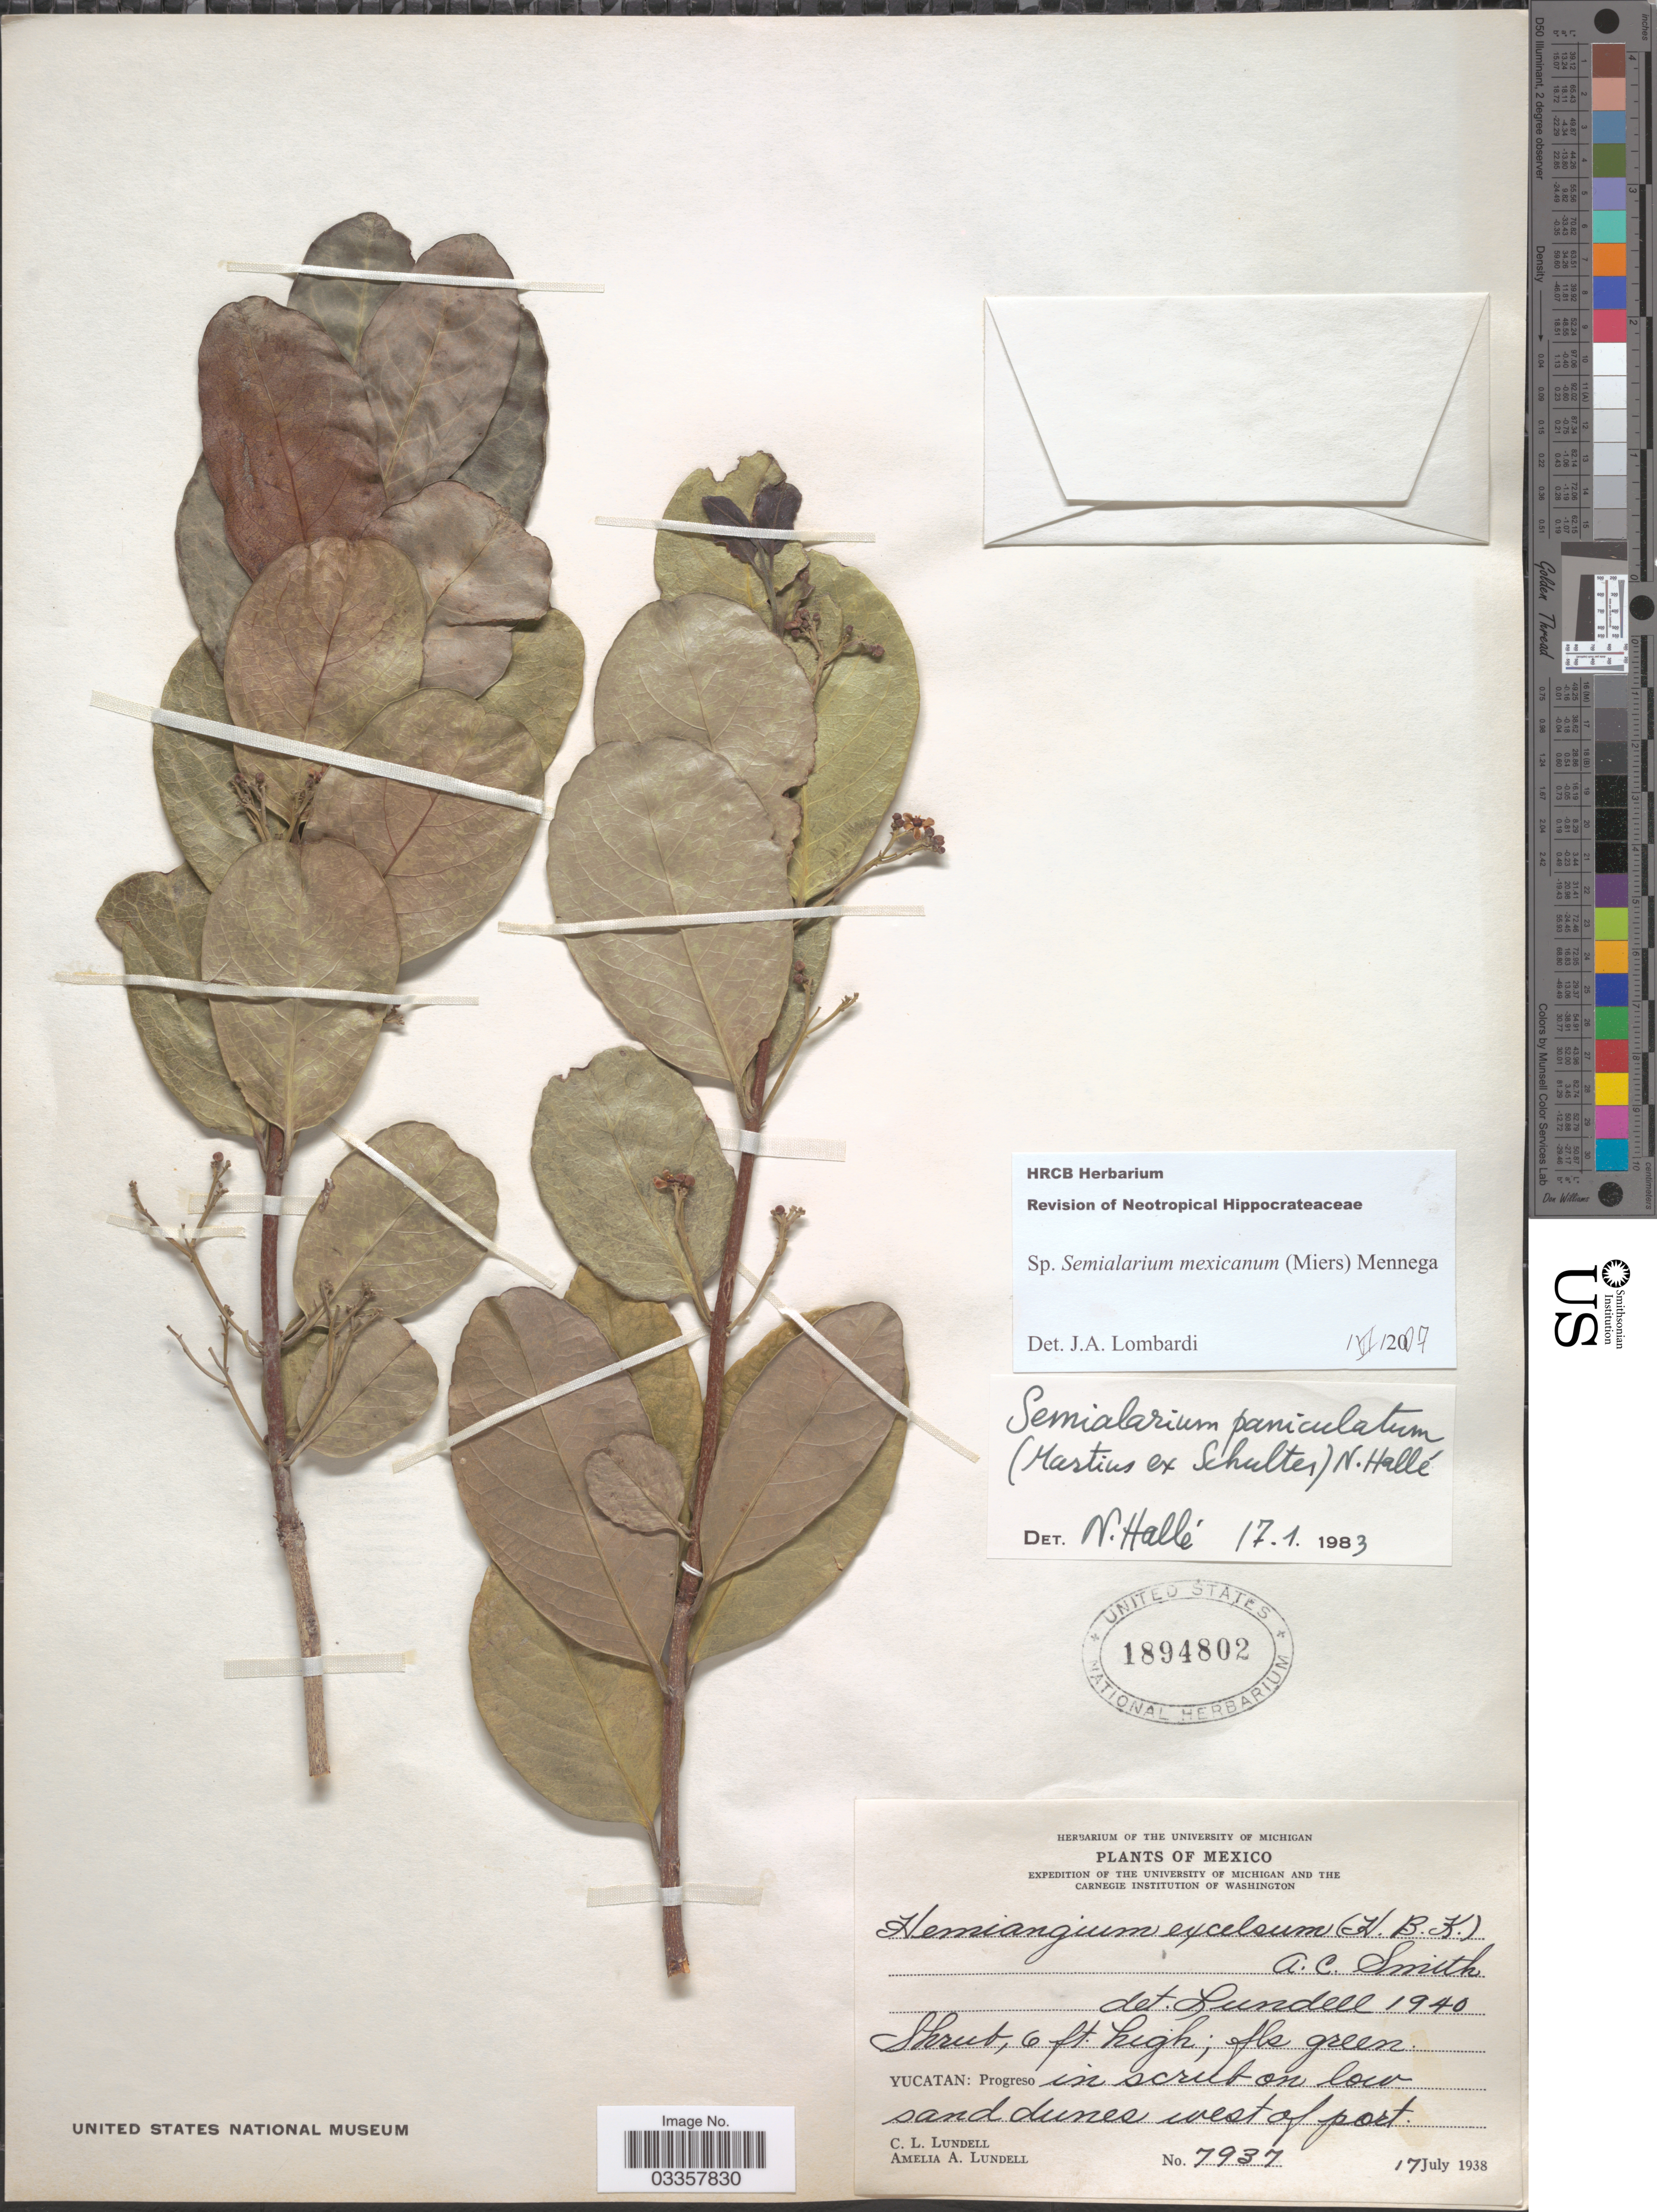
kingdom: Plantae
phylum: Tracheophyta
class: Magnoliopsida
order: Celastrales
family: Celastraceae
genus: Semialarium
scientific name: Semialarium mexicanum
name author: (Miers) Mennega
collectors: C. L. Lundell & A. A. Lundell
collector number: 7937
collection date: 1938-07-17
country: Mexico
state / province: Yucatán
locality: Progreso in scrub on low sand dunes west of port.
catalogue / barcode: US 1894802